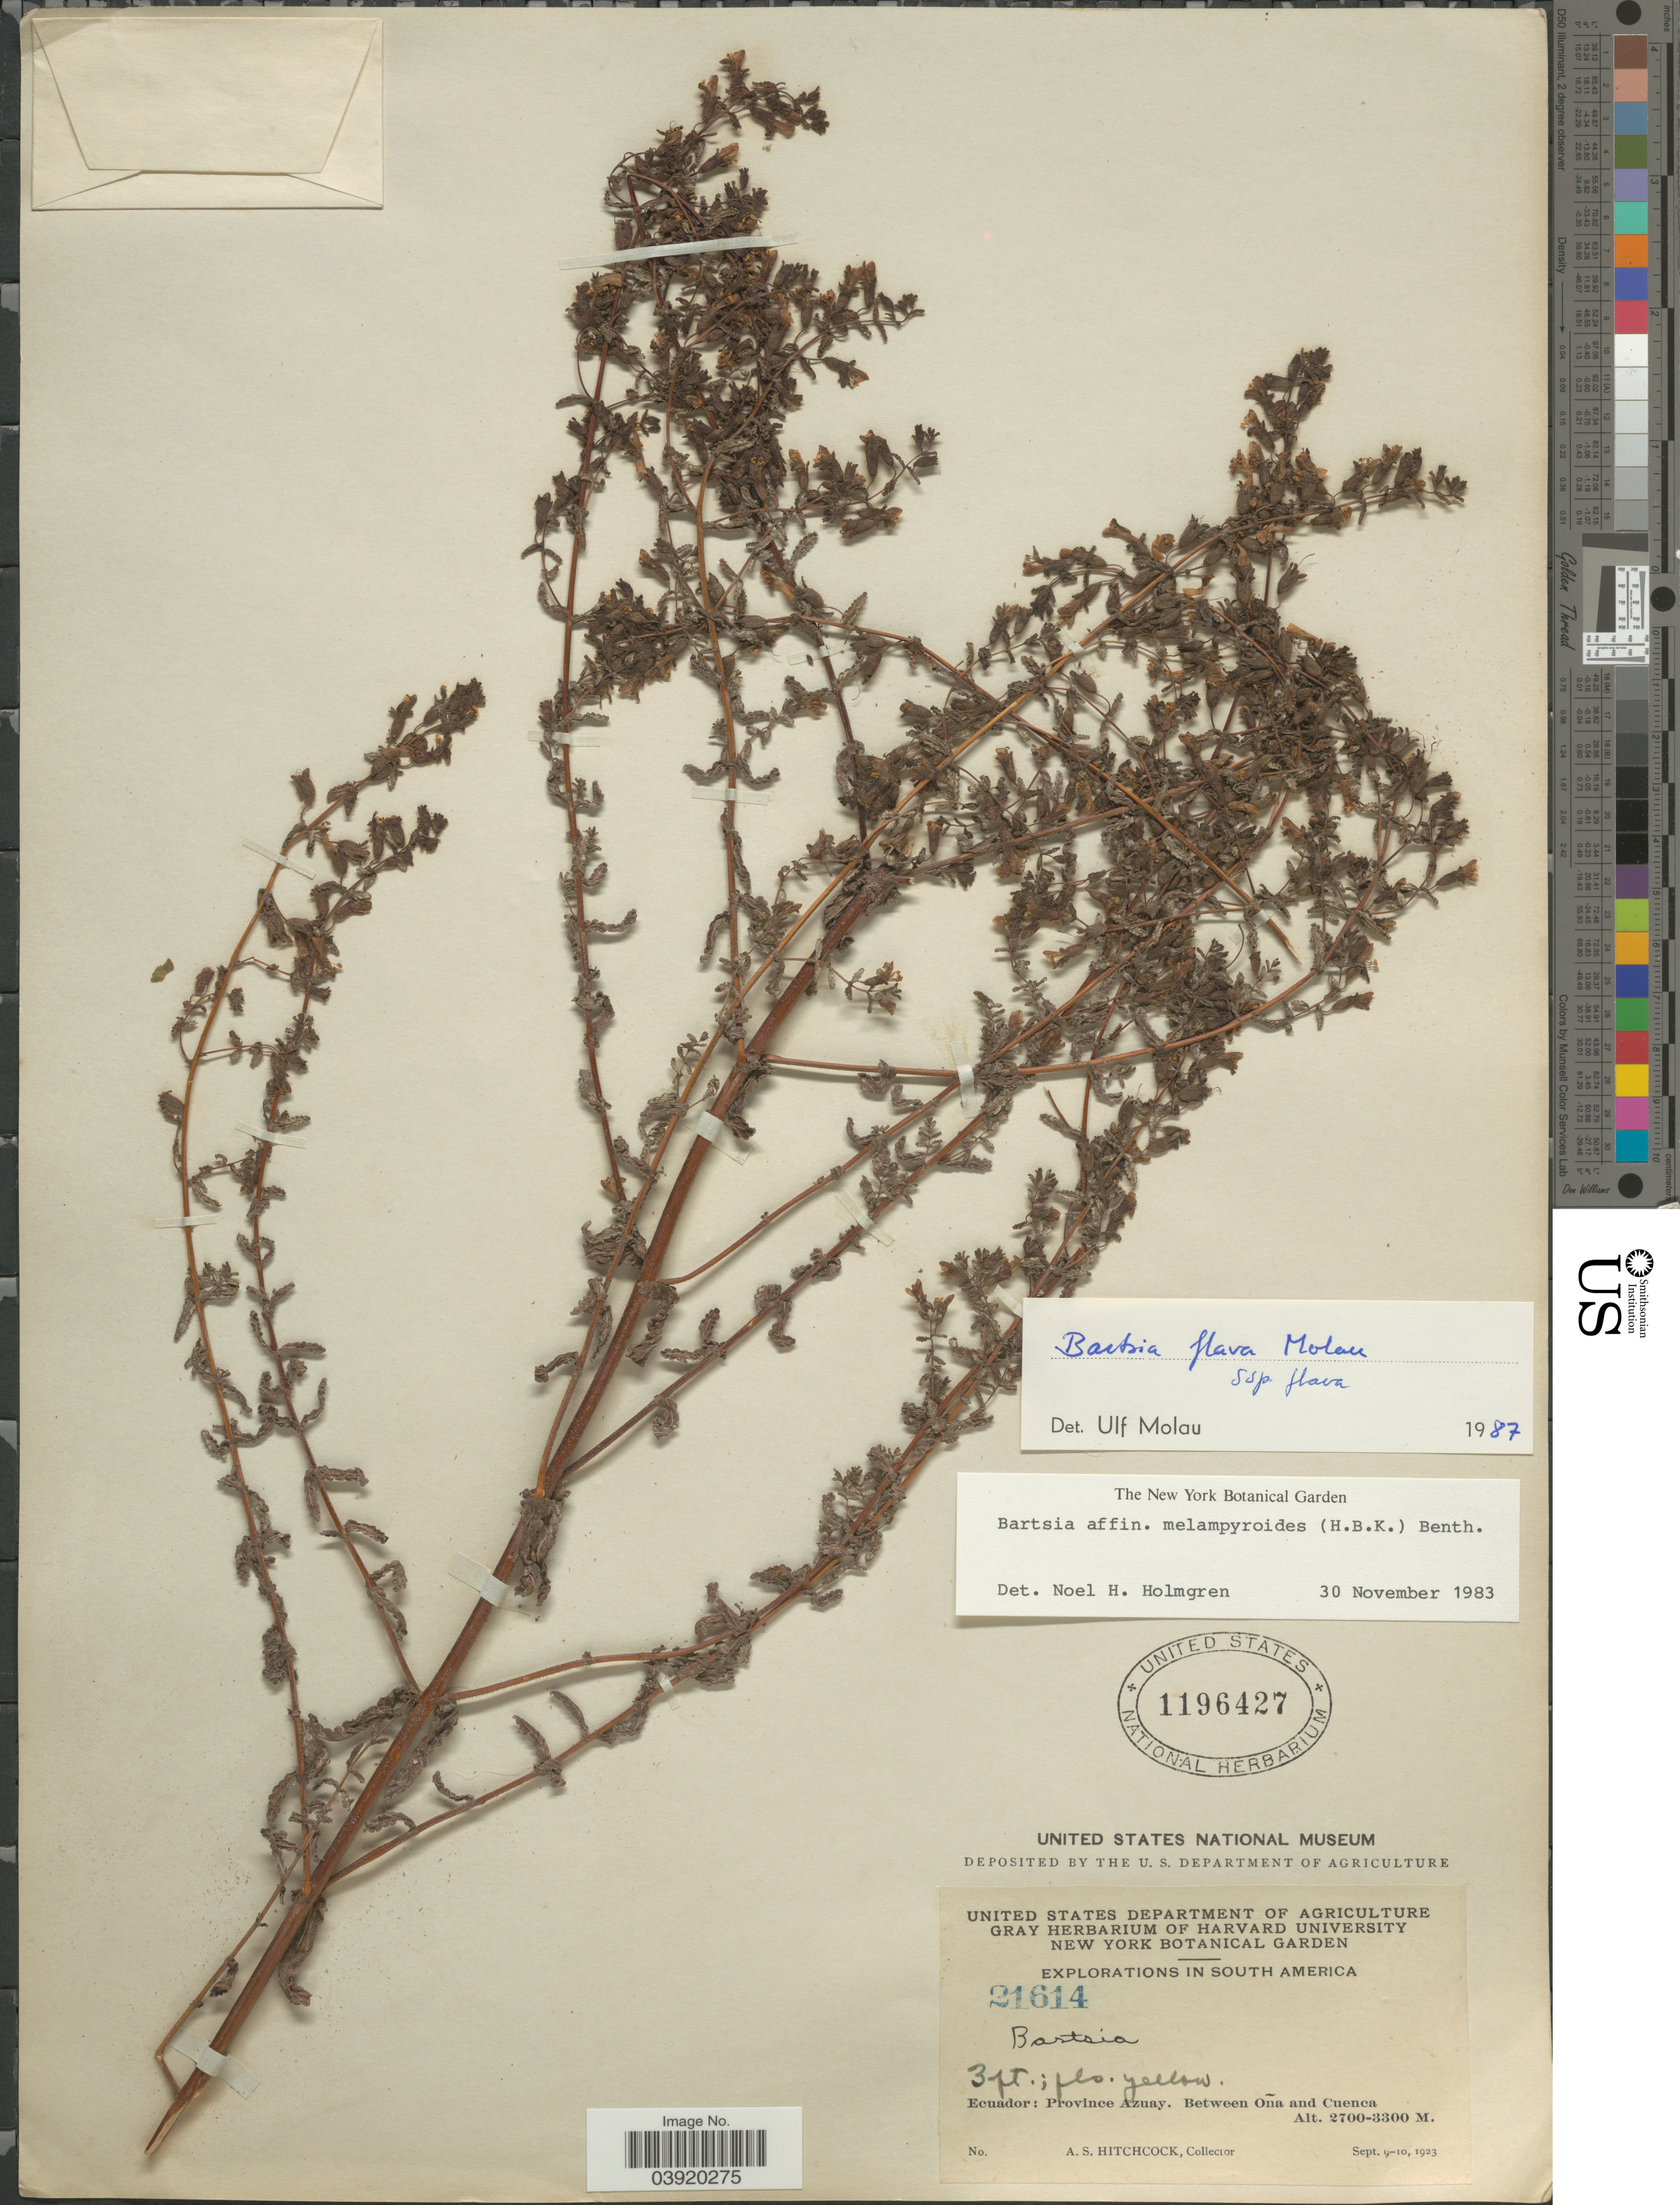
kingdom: Plantae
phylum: Tracheophyta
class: Magnoliopsida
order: Lamiales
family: Orobanchaceae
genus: Bartsia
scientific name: Bartsia flava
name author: Molau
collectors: A. S. Hitchcock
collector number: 21614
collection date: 1923-09-09/1923-09-10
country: Ecuador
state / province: Azuay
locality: Between Oña and Cuenca.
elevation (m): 2700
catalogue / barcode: US 1196427